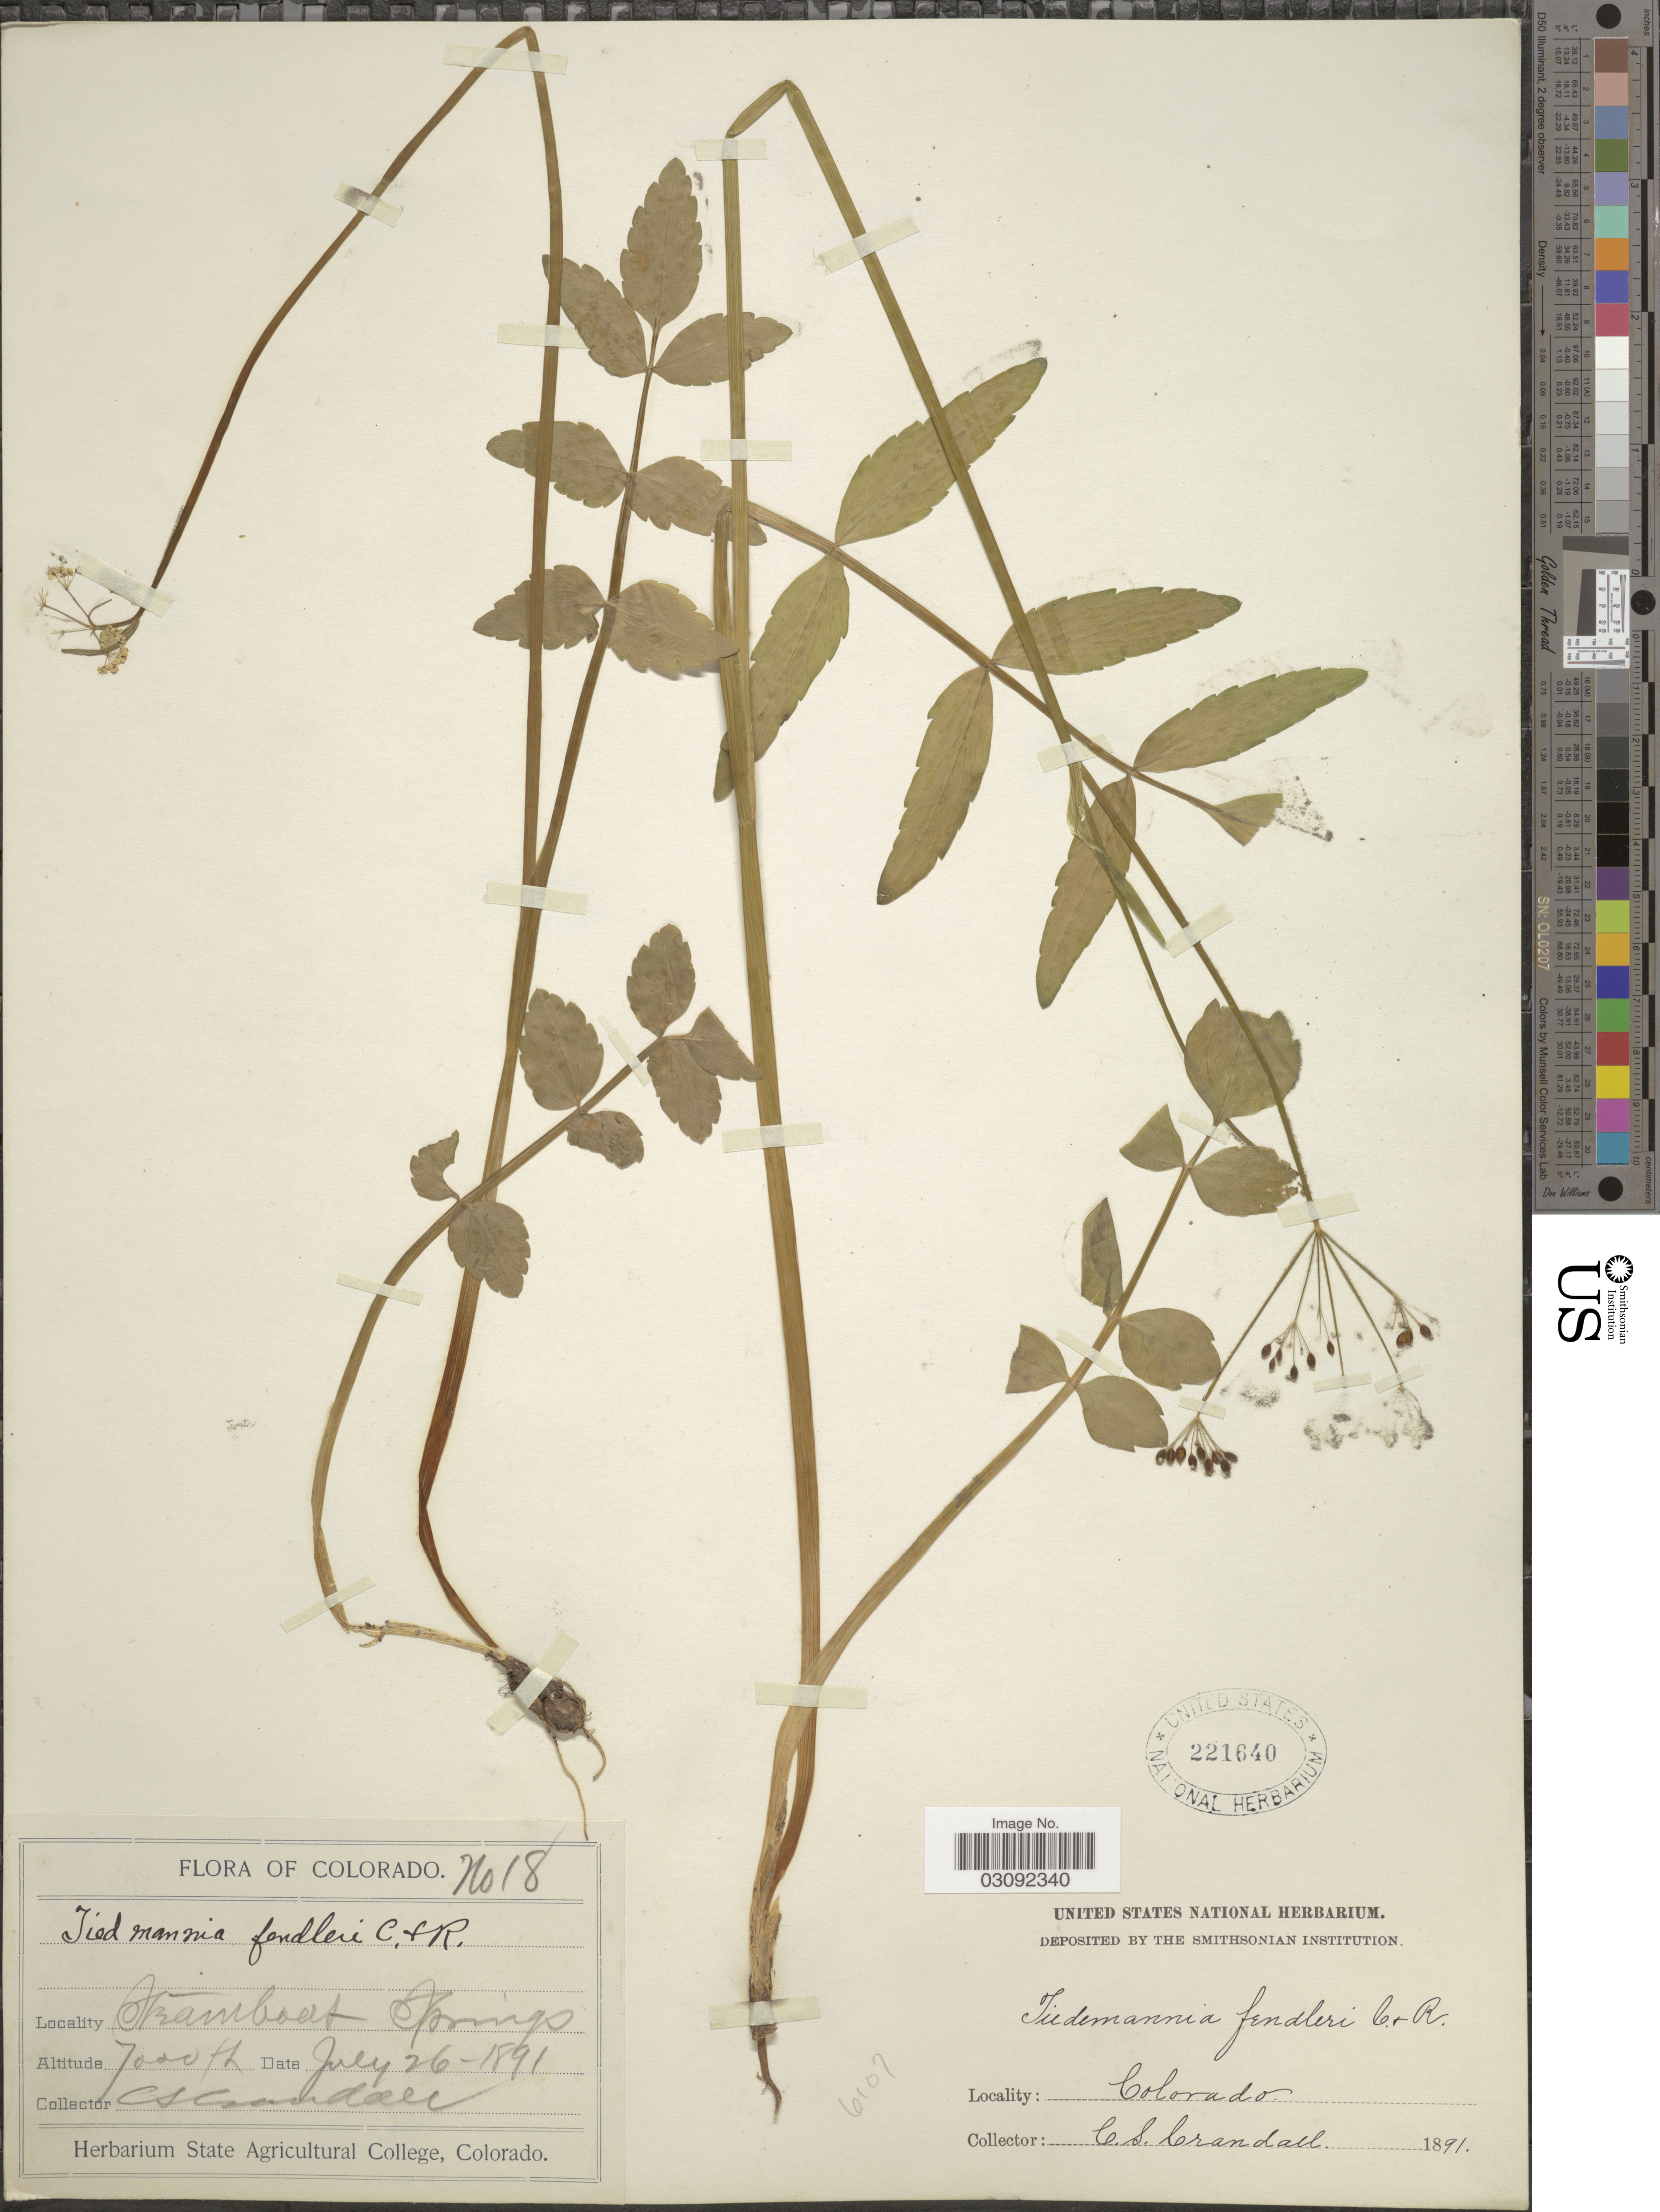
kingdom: Plantae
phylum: Tracheophyta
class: Magnoliopsida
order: Apiales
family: Apiaceae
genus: Oxypolis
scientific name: Oxypolis fendleri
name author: (A. Gray) A. Heller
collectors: C. Crandall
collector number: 18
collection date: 1891-07-26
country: United States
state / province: Colorado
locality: Steamboat Springs.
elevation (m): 2134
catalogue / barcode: US 221640